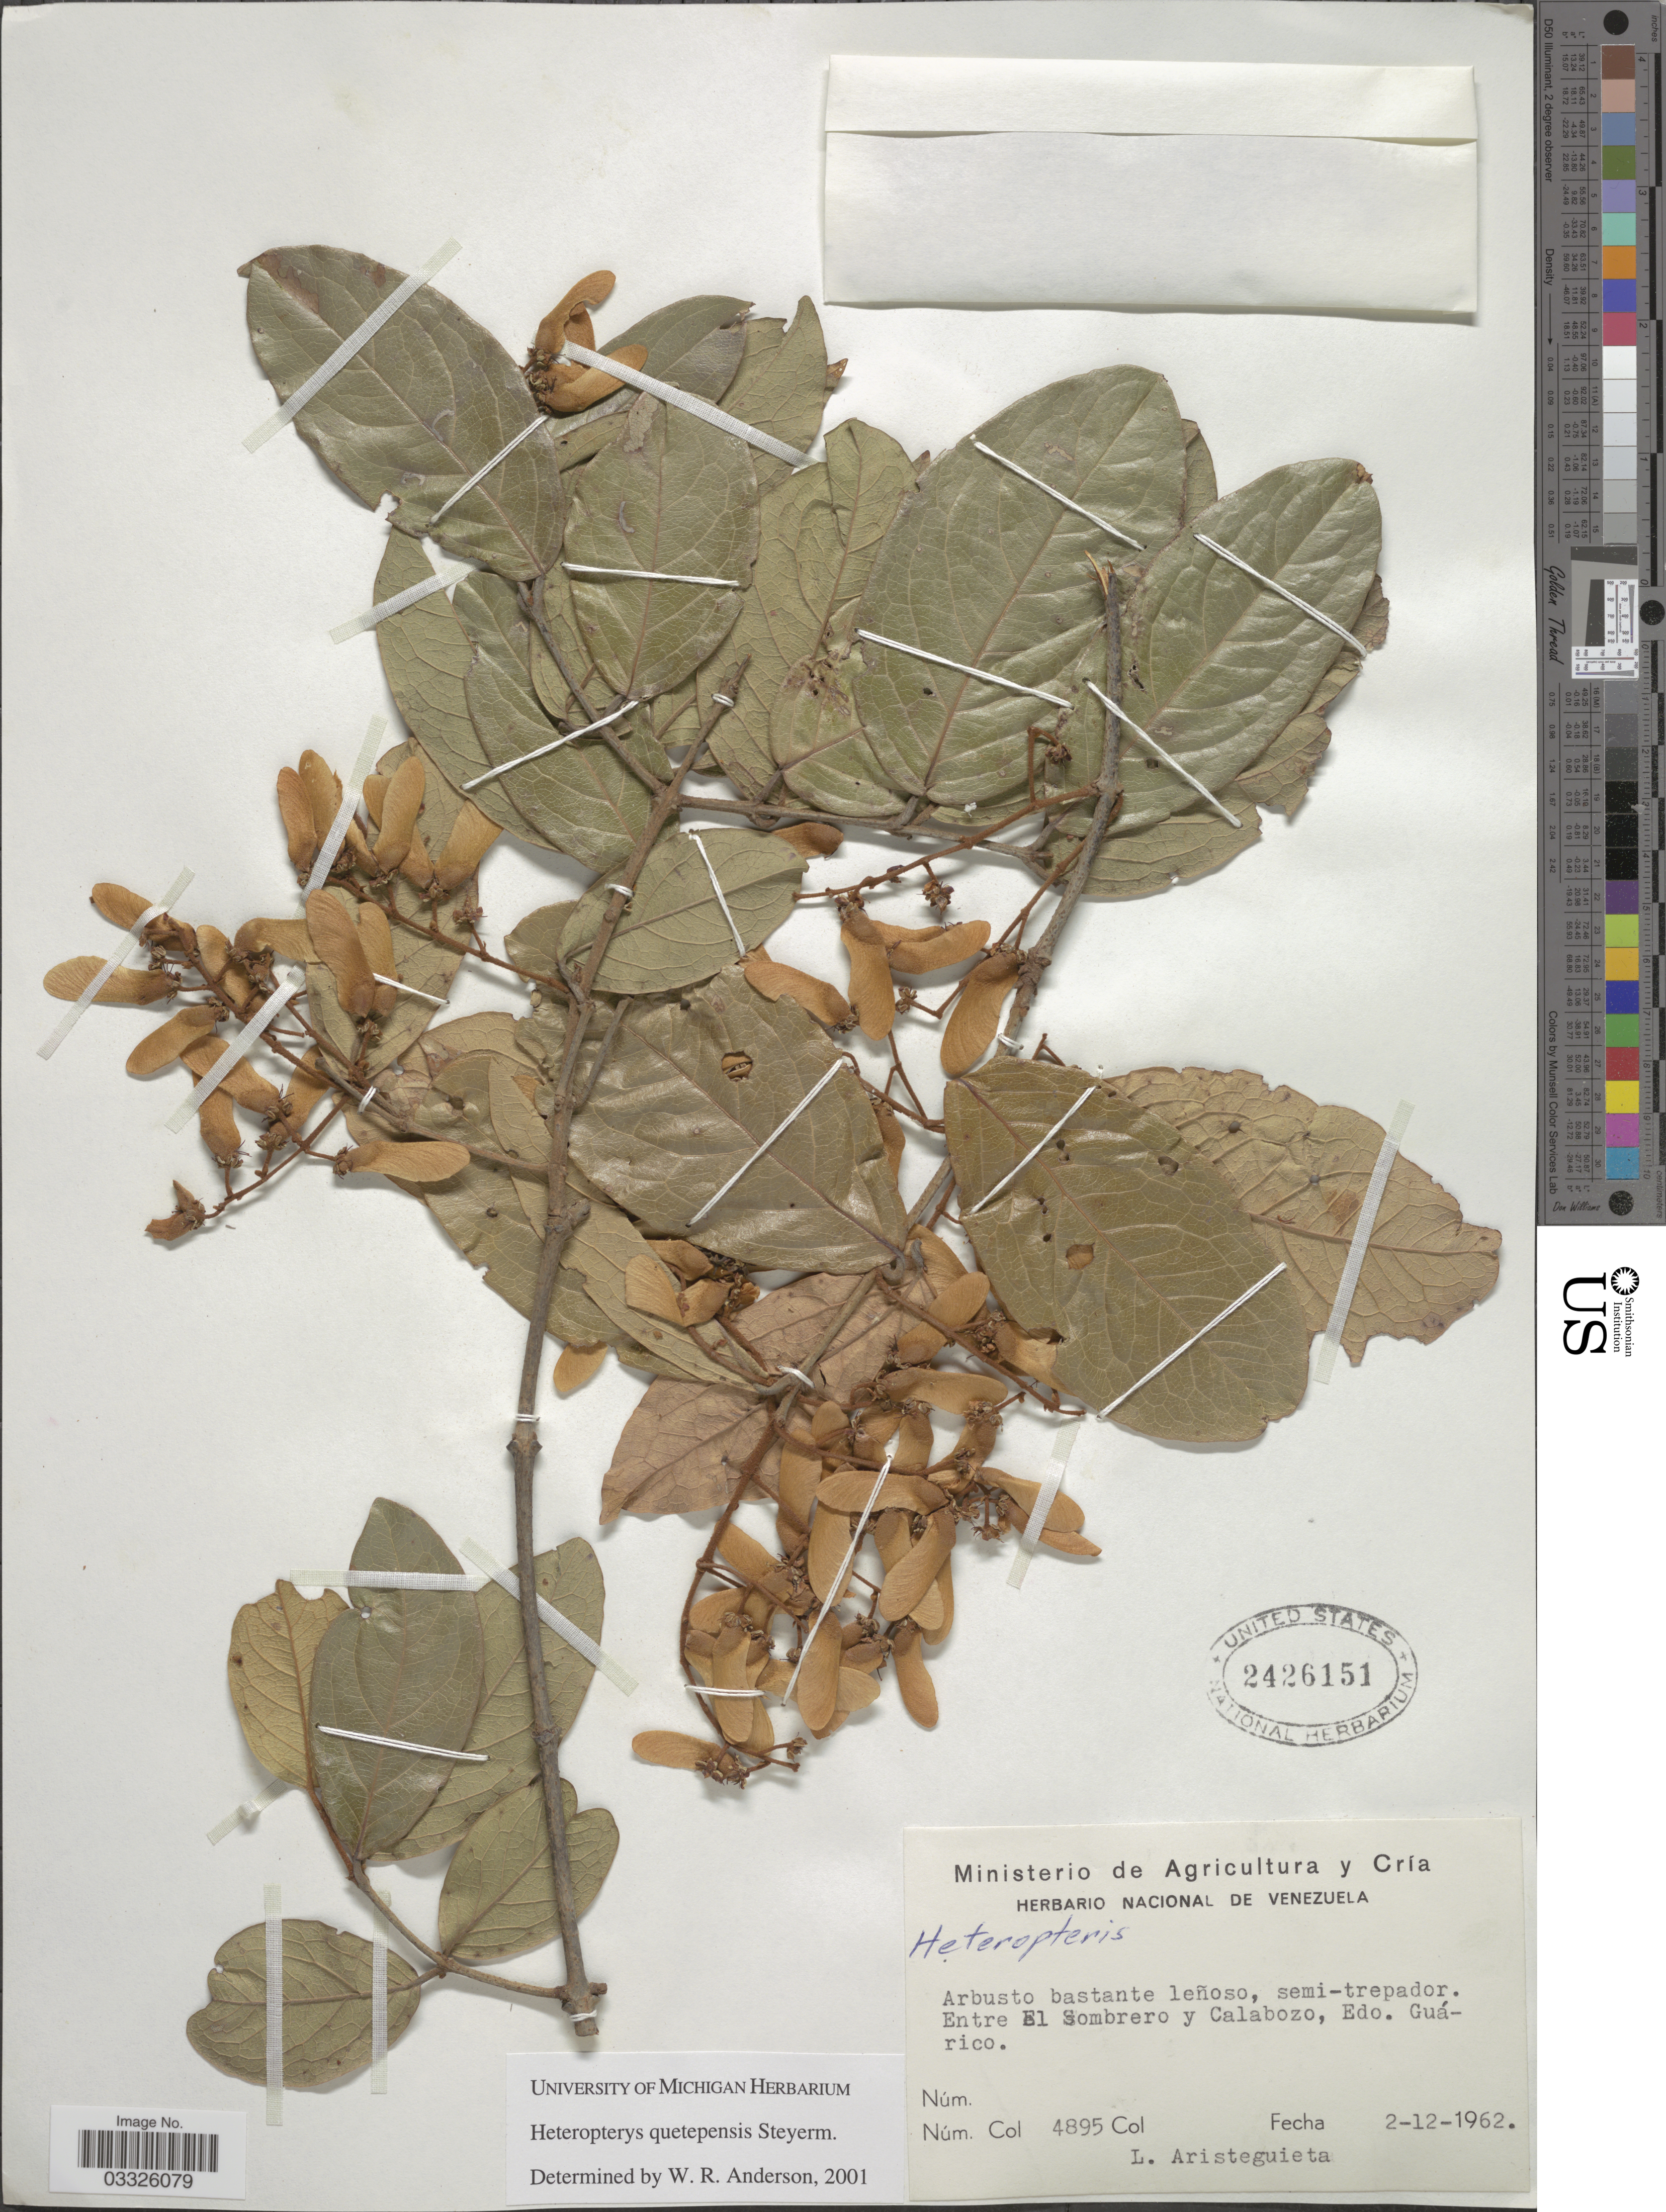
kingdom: Plantae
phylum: Tracheophyta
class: Magnoliopsida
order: Malpighiales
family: Malpighiaceae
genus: Heteropterys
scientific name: Heteropterys quetepensis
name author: Steyerm.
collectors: L. Aristeguieta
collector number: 4895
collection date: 1962-12-02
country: Venezuela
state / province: Guárico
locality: Entre El Sombrero y Calabozo.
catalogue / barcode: US 2426151